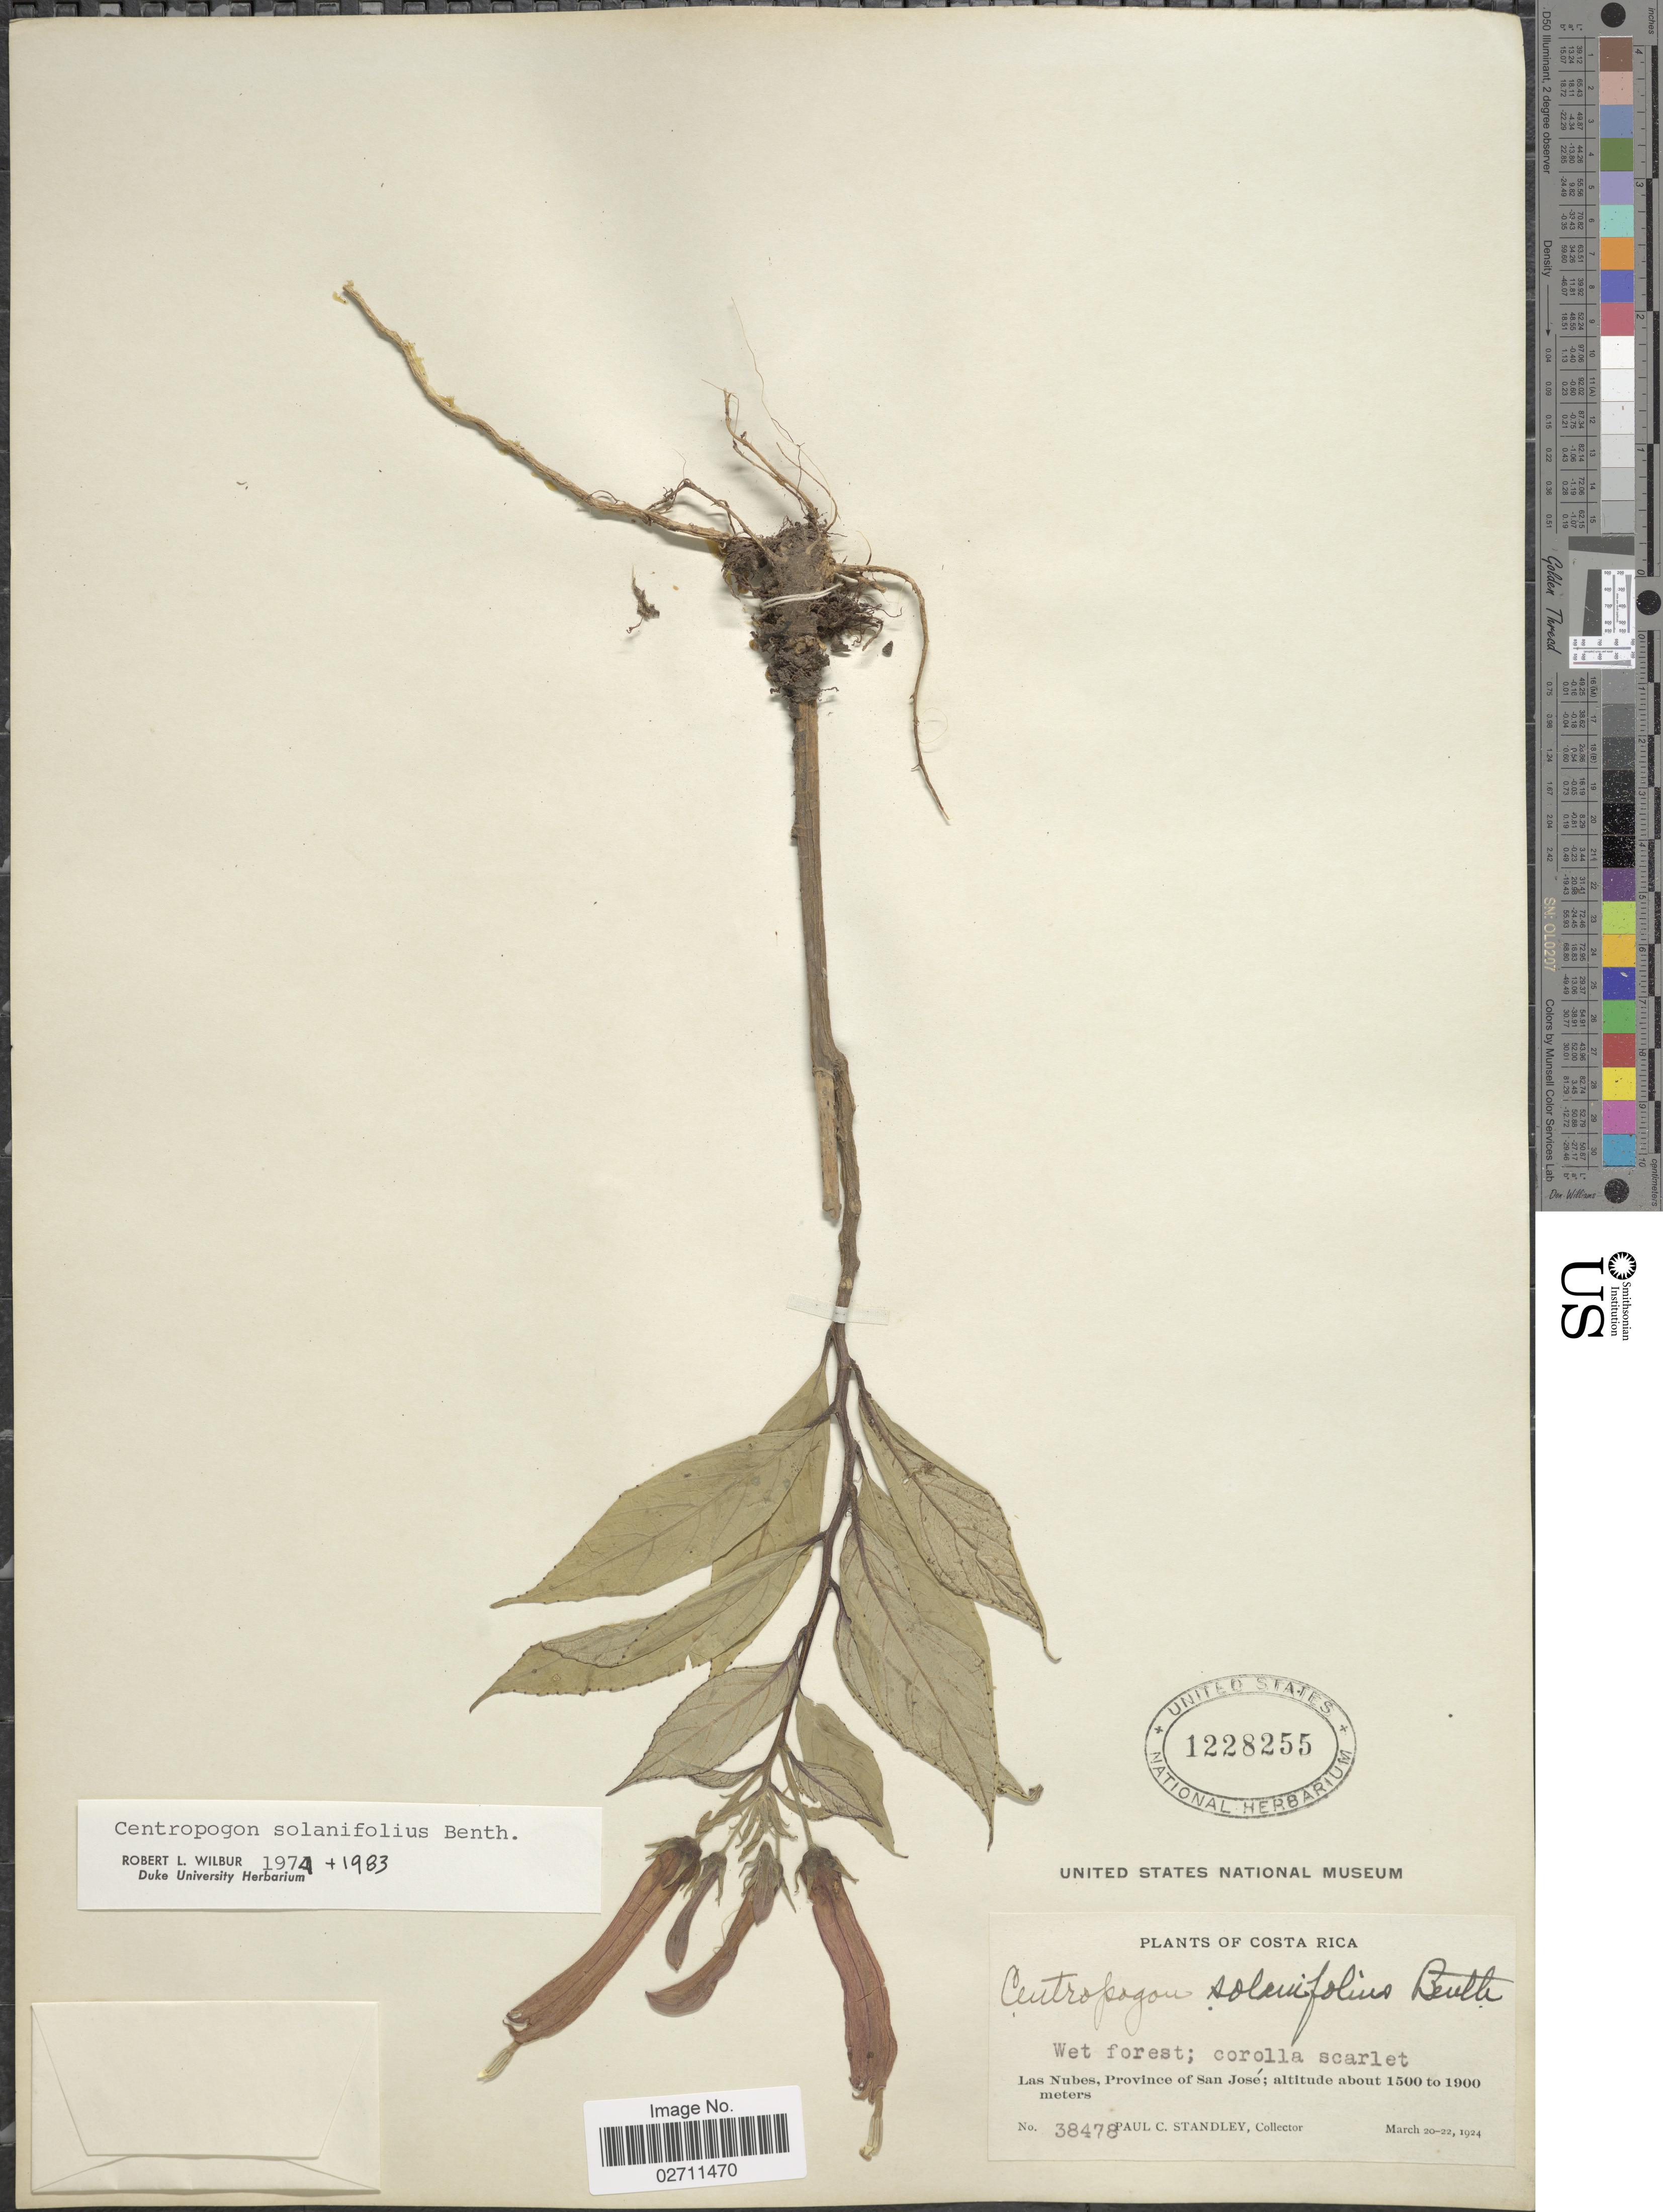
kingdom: Plantae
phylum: Tracheophyta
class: Magnoliopsida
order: Asterales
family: Campanulaceae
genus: Centropogon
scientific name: Centropogon solanifolius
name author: Benth.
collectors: P. C. Standley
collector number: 38478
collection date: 1924-03-20/1924-03-22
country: Costa Rica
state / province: San José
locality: Las Nubes.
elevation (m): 1500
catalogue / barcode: US 1228255